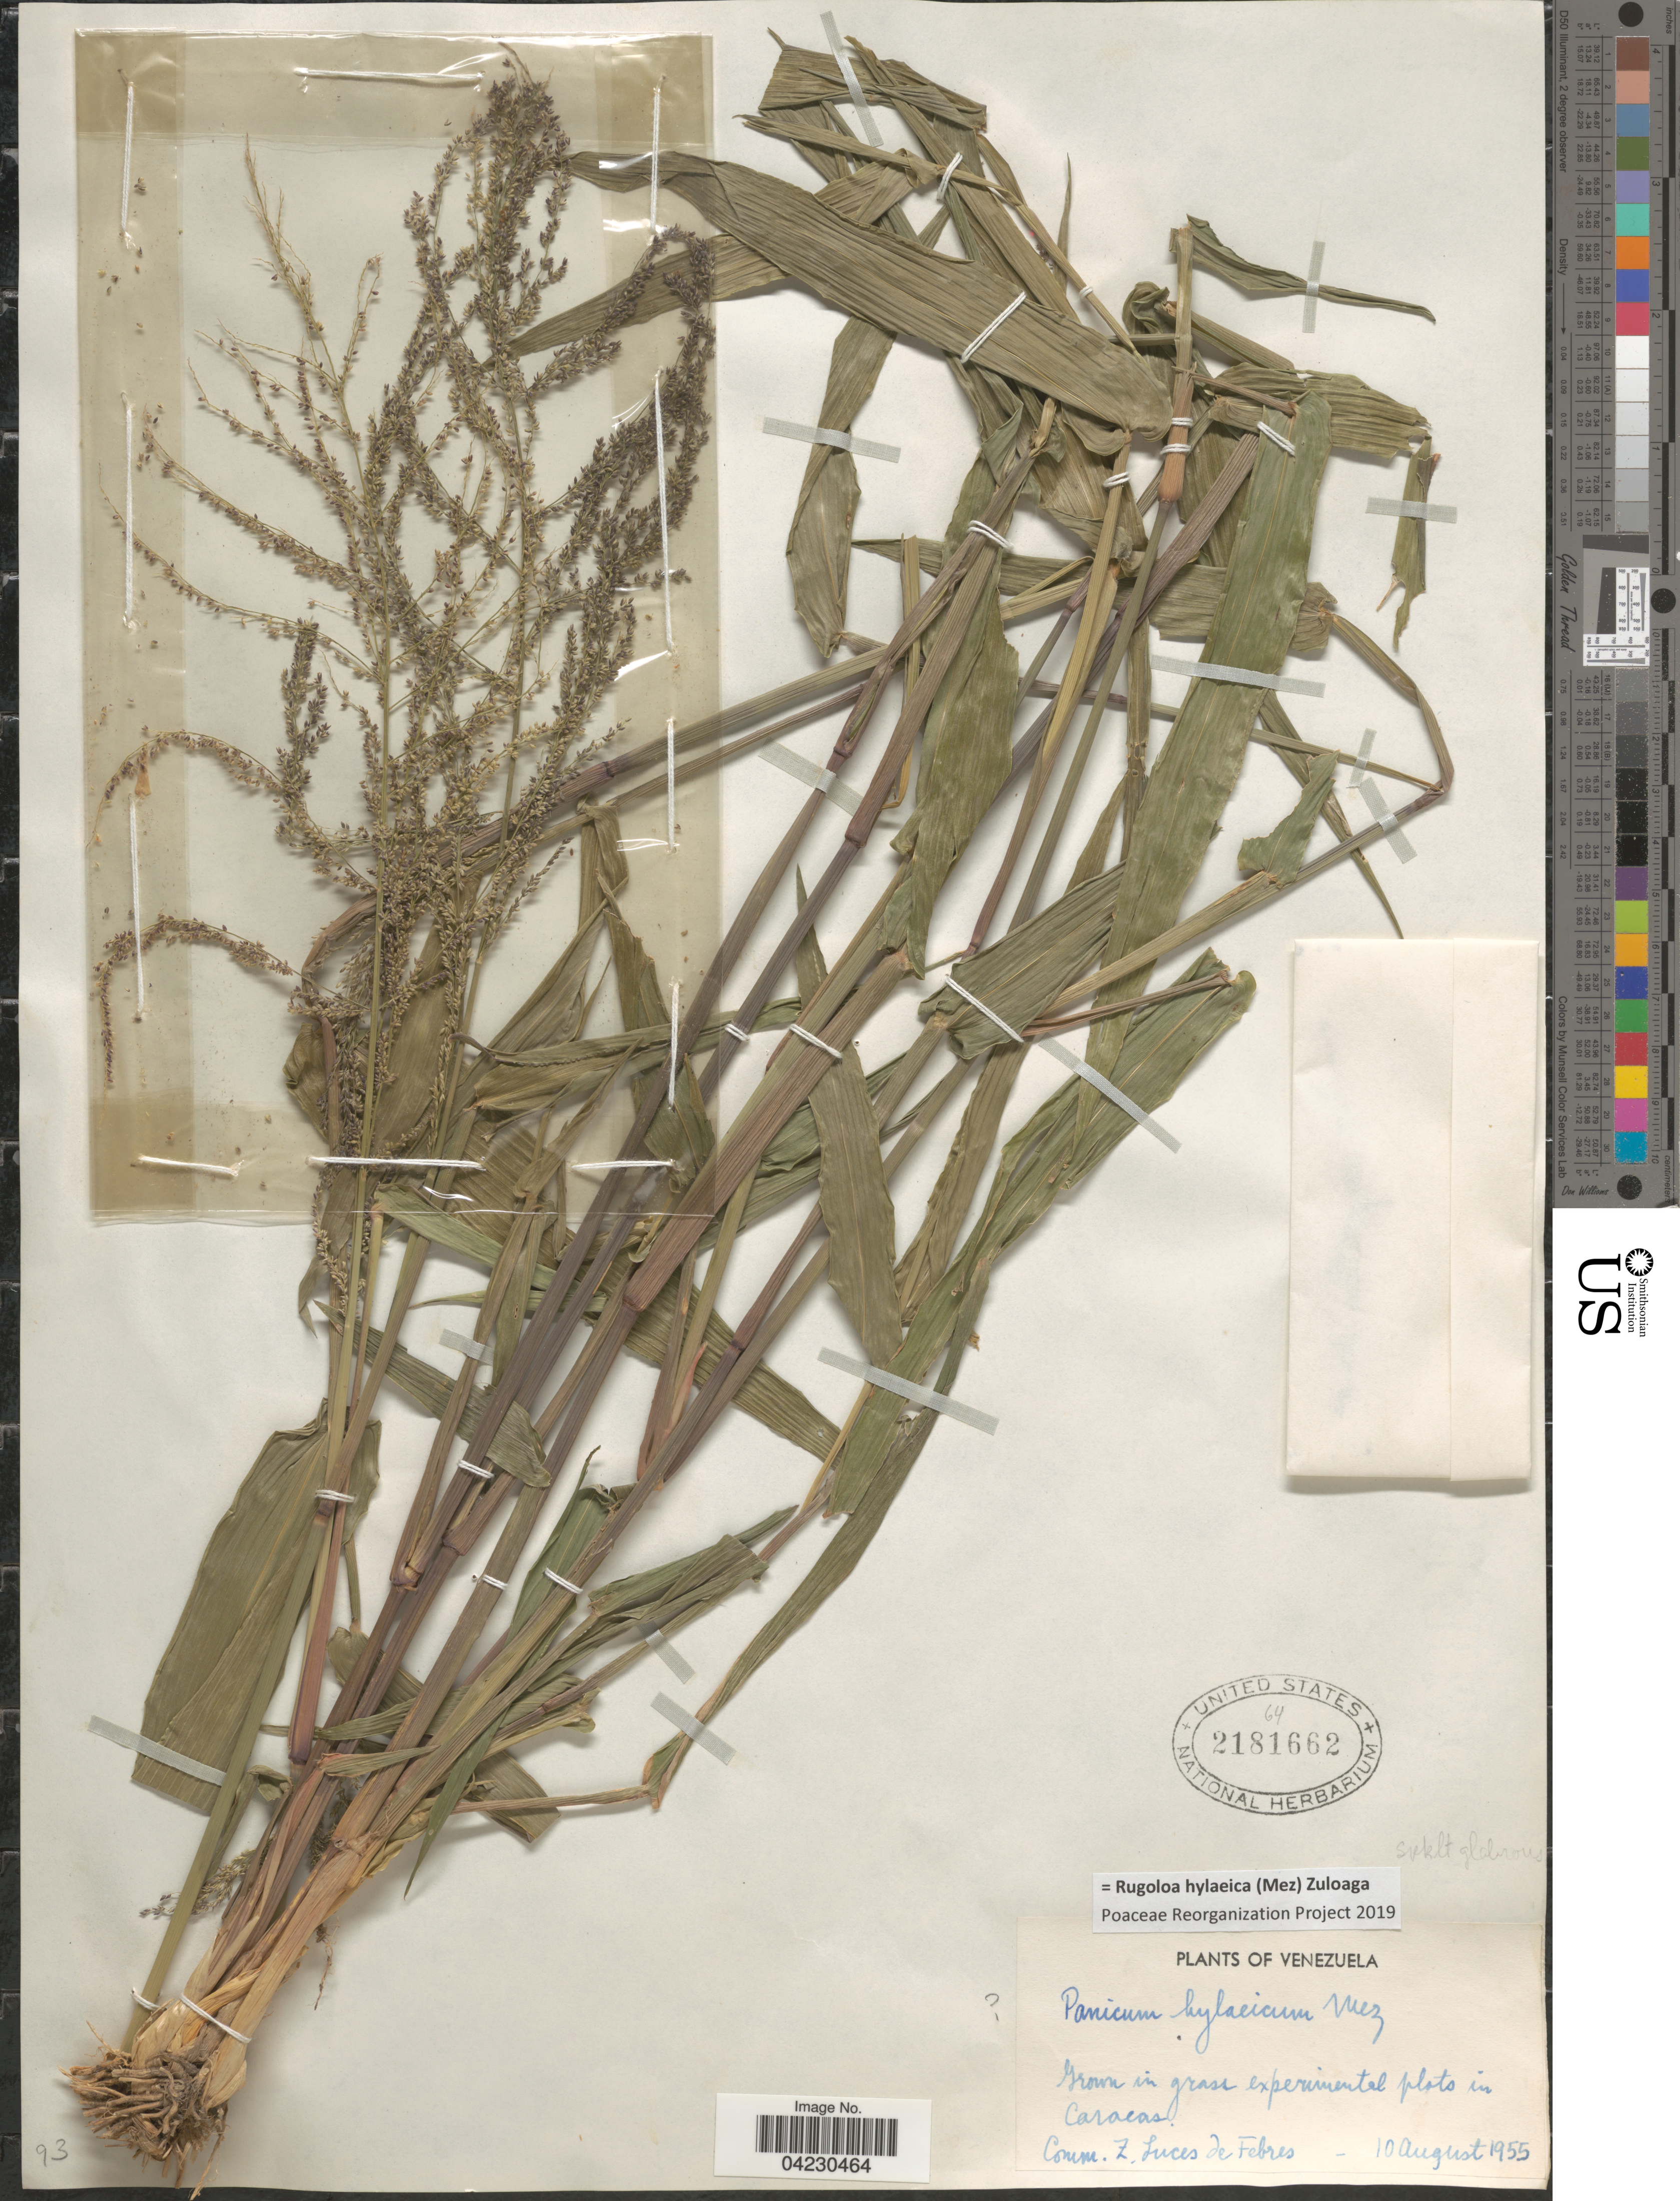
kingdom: Plantae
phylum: Tracheophyta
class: Liliopsida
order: Poales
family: Poaceae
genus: Rugoloa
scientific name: Rugoloa hylaeica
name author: (Mez) Zuloaga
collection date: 1955-08-10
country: Venezuela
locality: Grown in grass experimental plots in Caracas.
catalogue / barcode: US 2181662